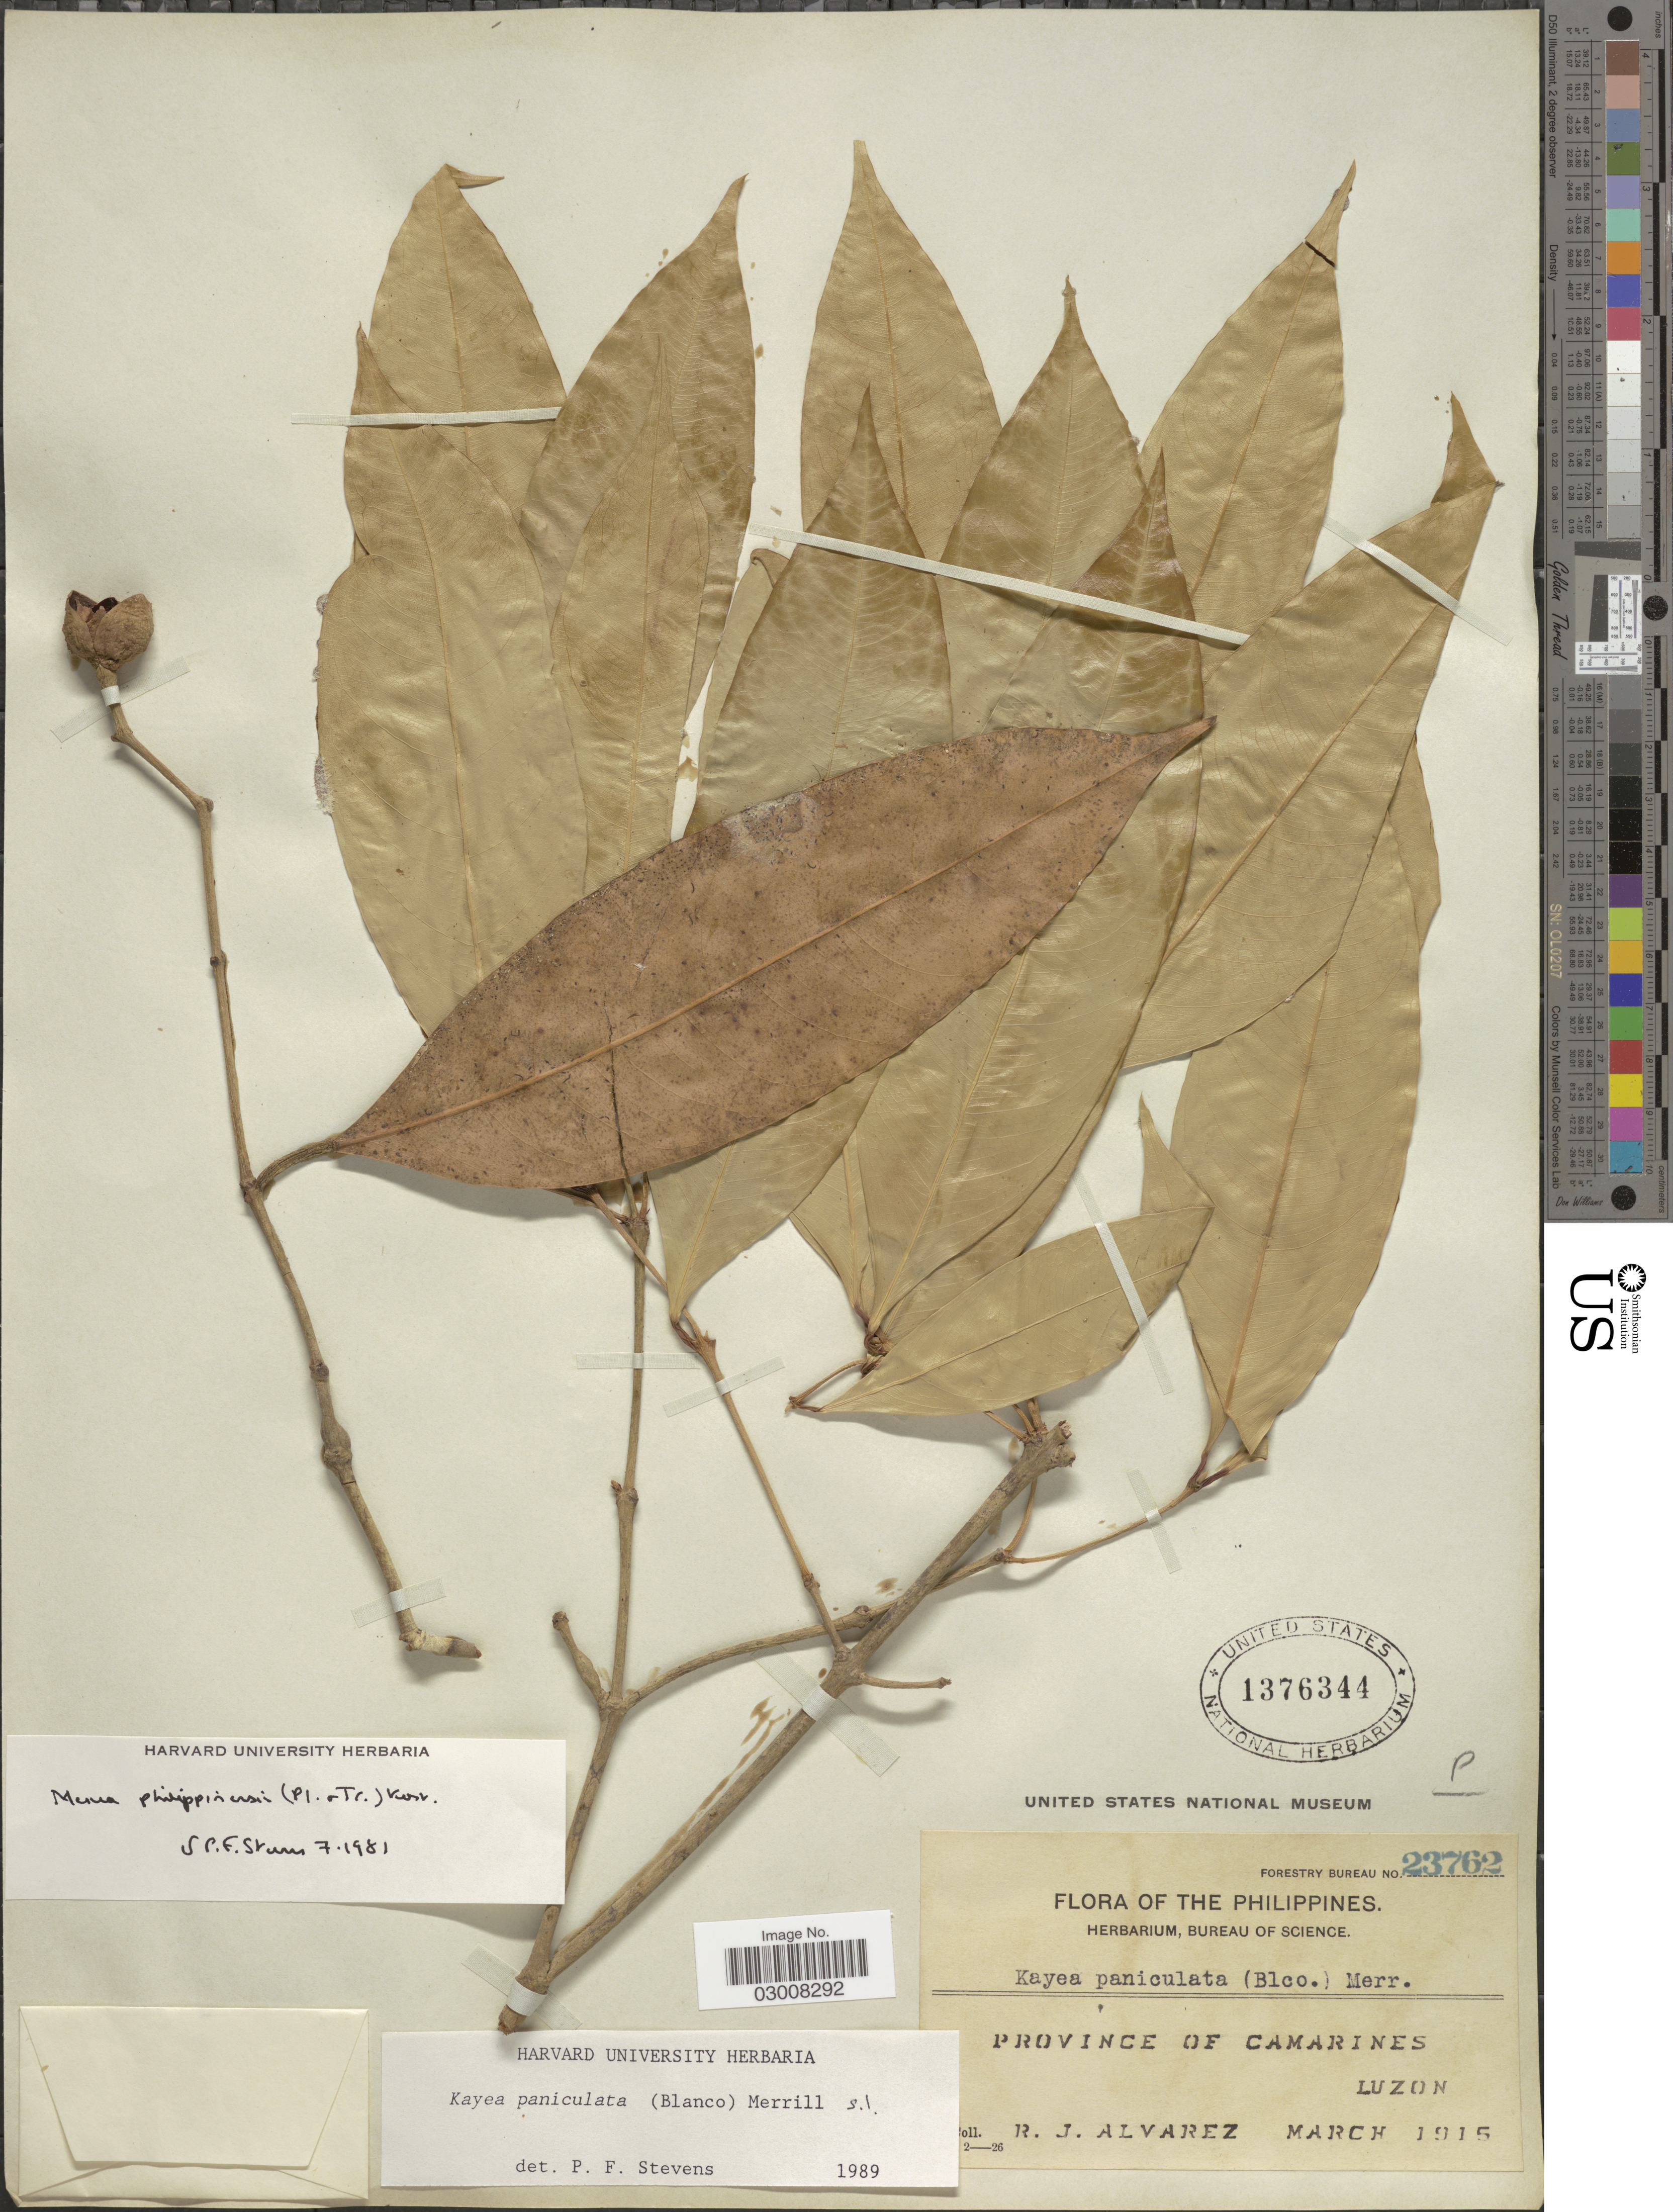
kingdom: Plantae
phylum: Tracheophyta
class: Magnoliopsida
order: Malpighiales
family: Calophyllaceae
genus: Kayea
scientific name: Kayea paniculata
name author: (Blanco) Merr.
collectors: R. Alvarez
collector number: Forestry Bureau 23762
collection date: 1915-03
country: Philippines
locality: Province of Camarines, Luzon.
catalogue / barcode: US 1376344